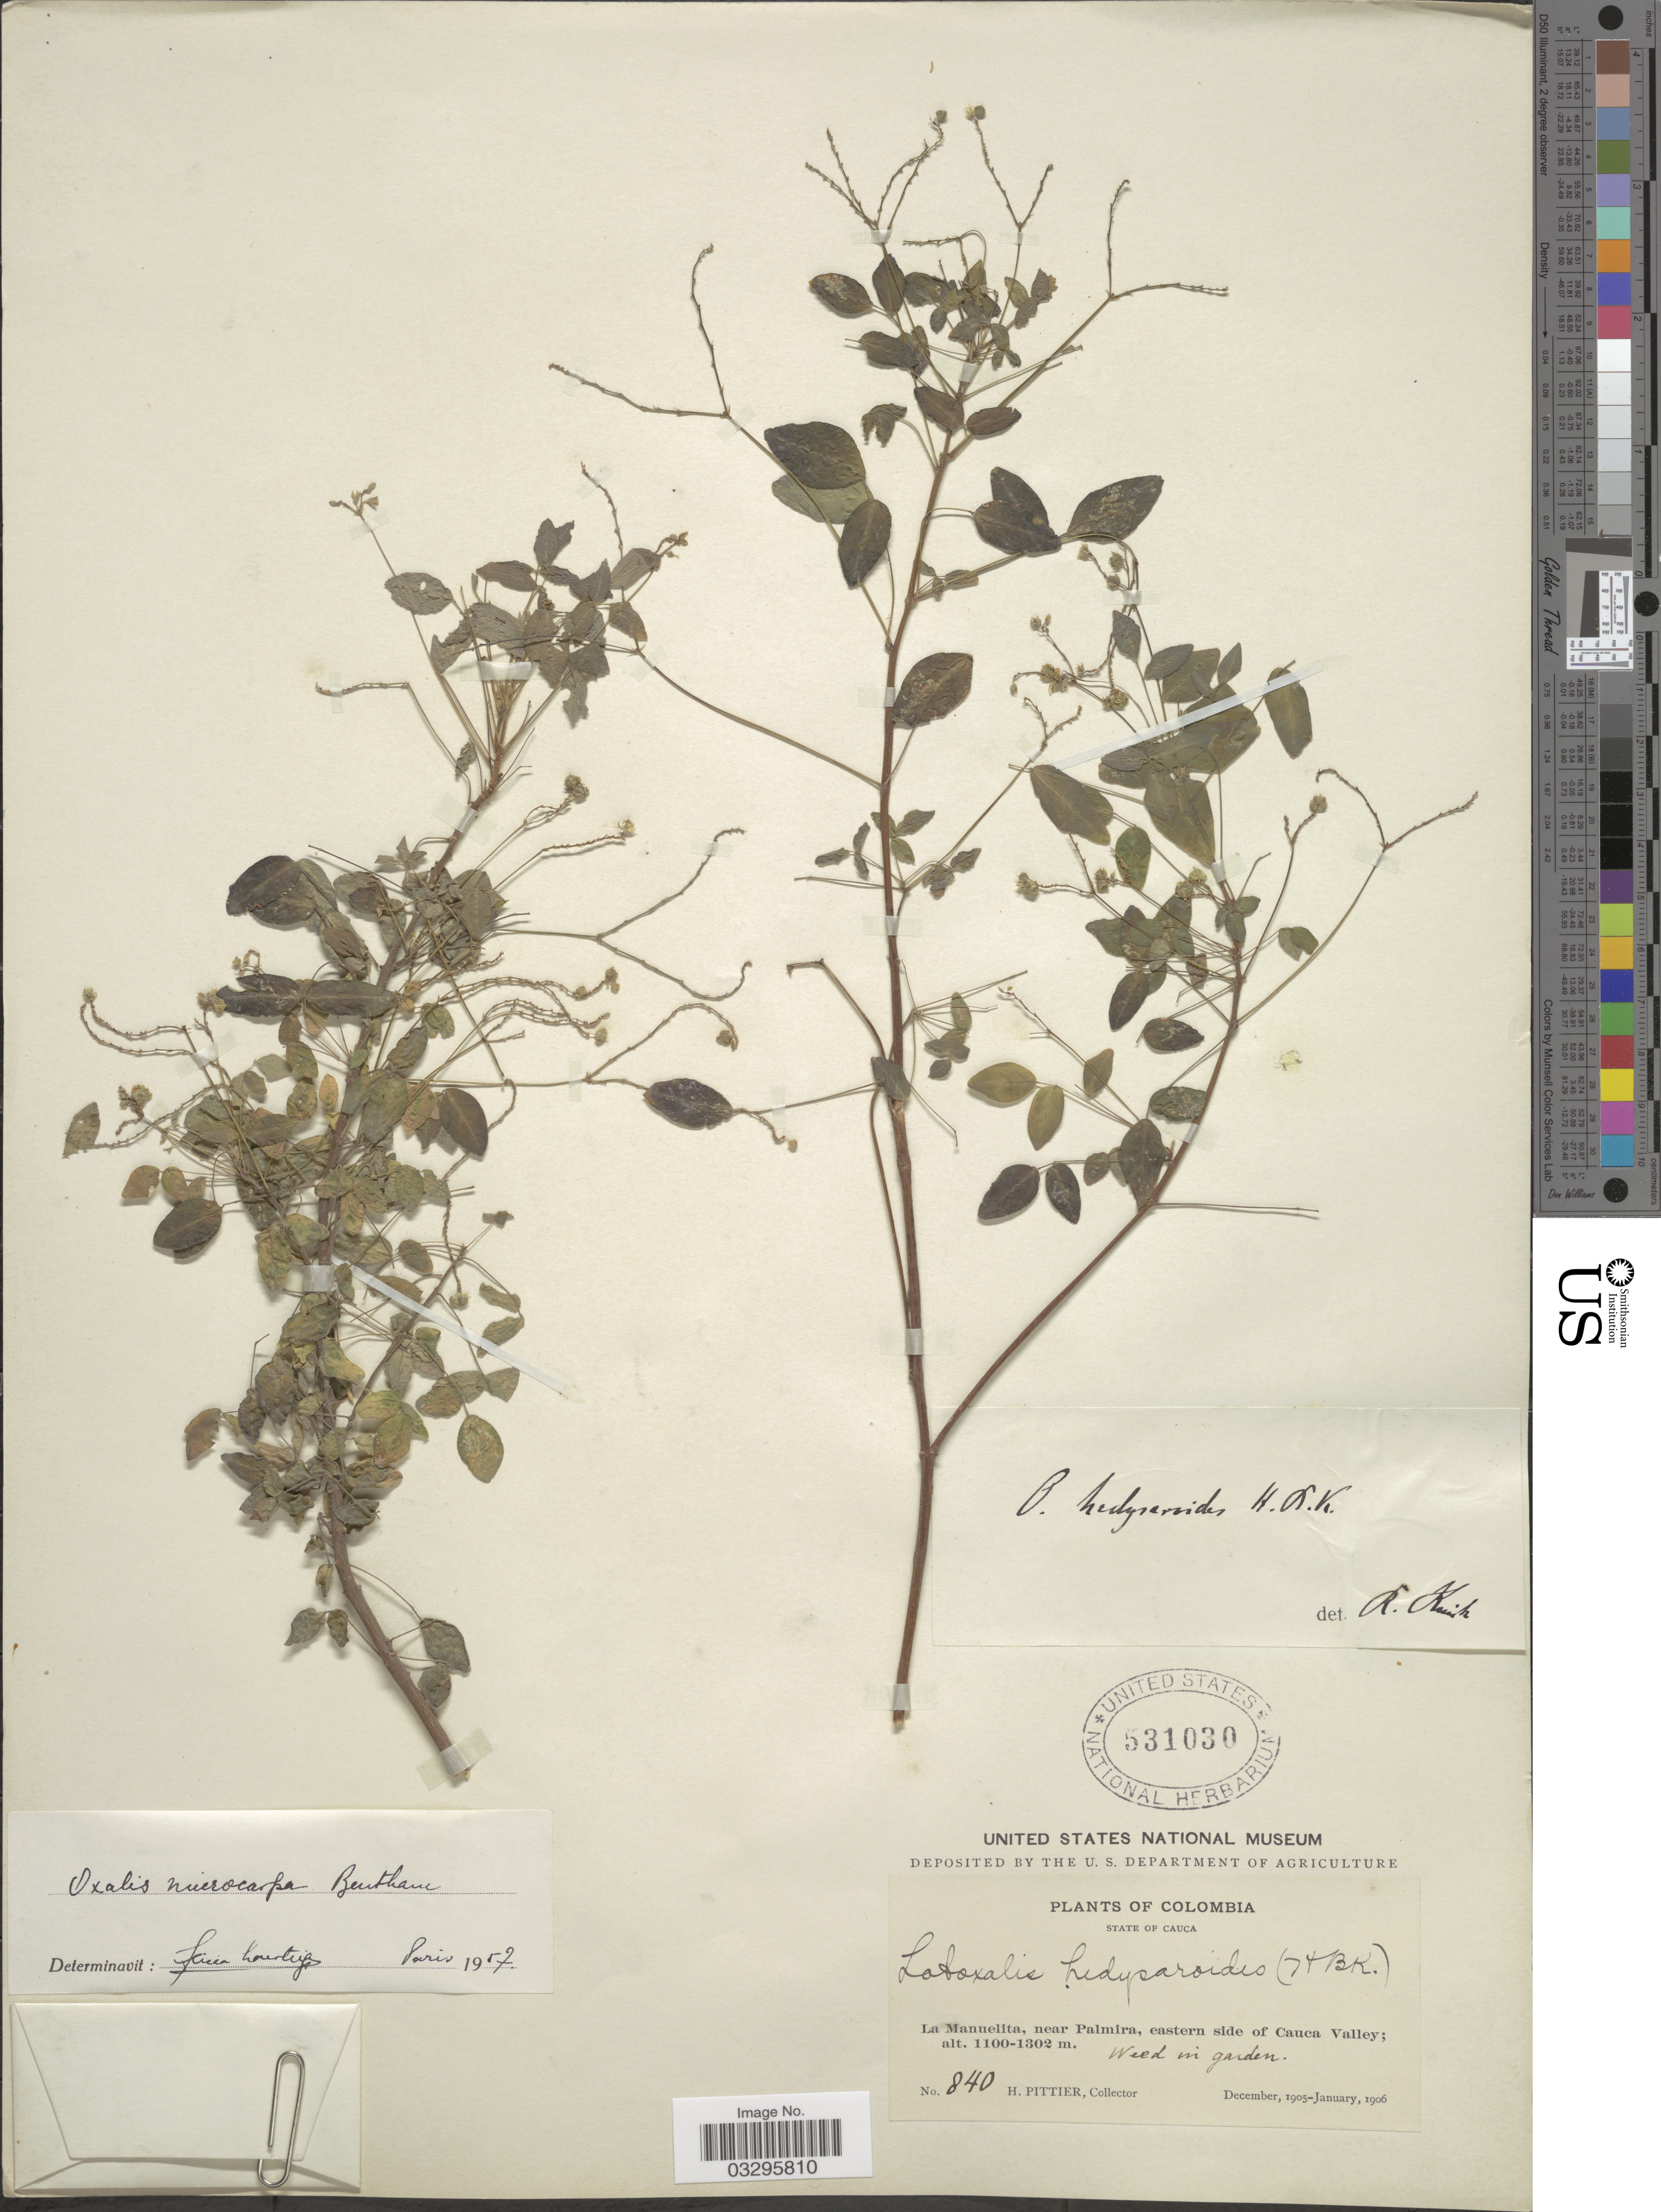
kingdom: Plantae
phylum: Tracheophyta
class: Magnoliopsida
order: Oxalidales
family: Oxalidaceae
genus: Oxalis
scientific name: Oxalis microcarpa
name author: Benth.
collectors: H. F. Pittier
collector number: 840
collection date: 1905-12/1906-01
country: Colombia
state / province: Cauca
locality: La Manuelita, near Palmira, eastern side of Cauca Valley.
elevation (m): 1100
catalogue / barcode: US 531030